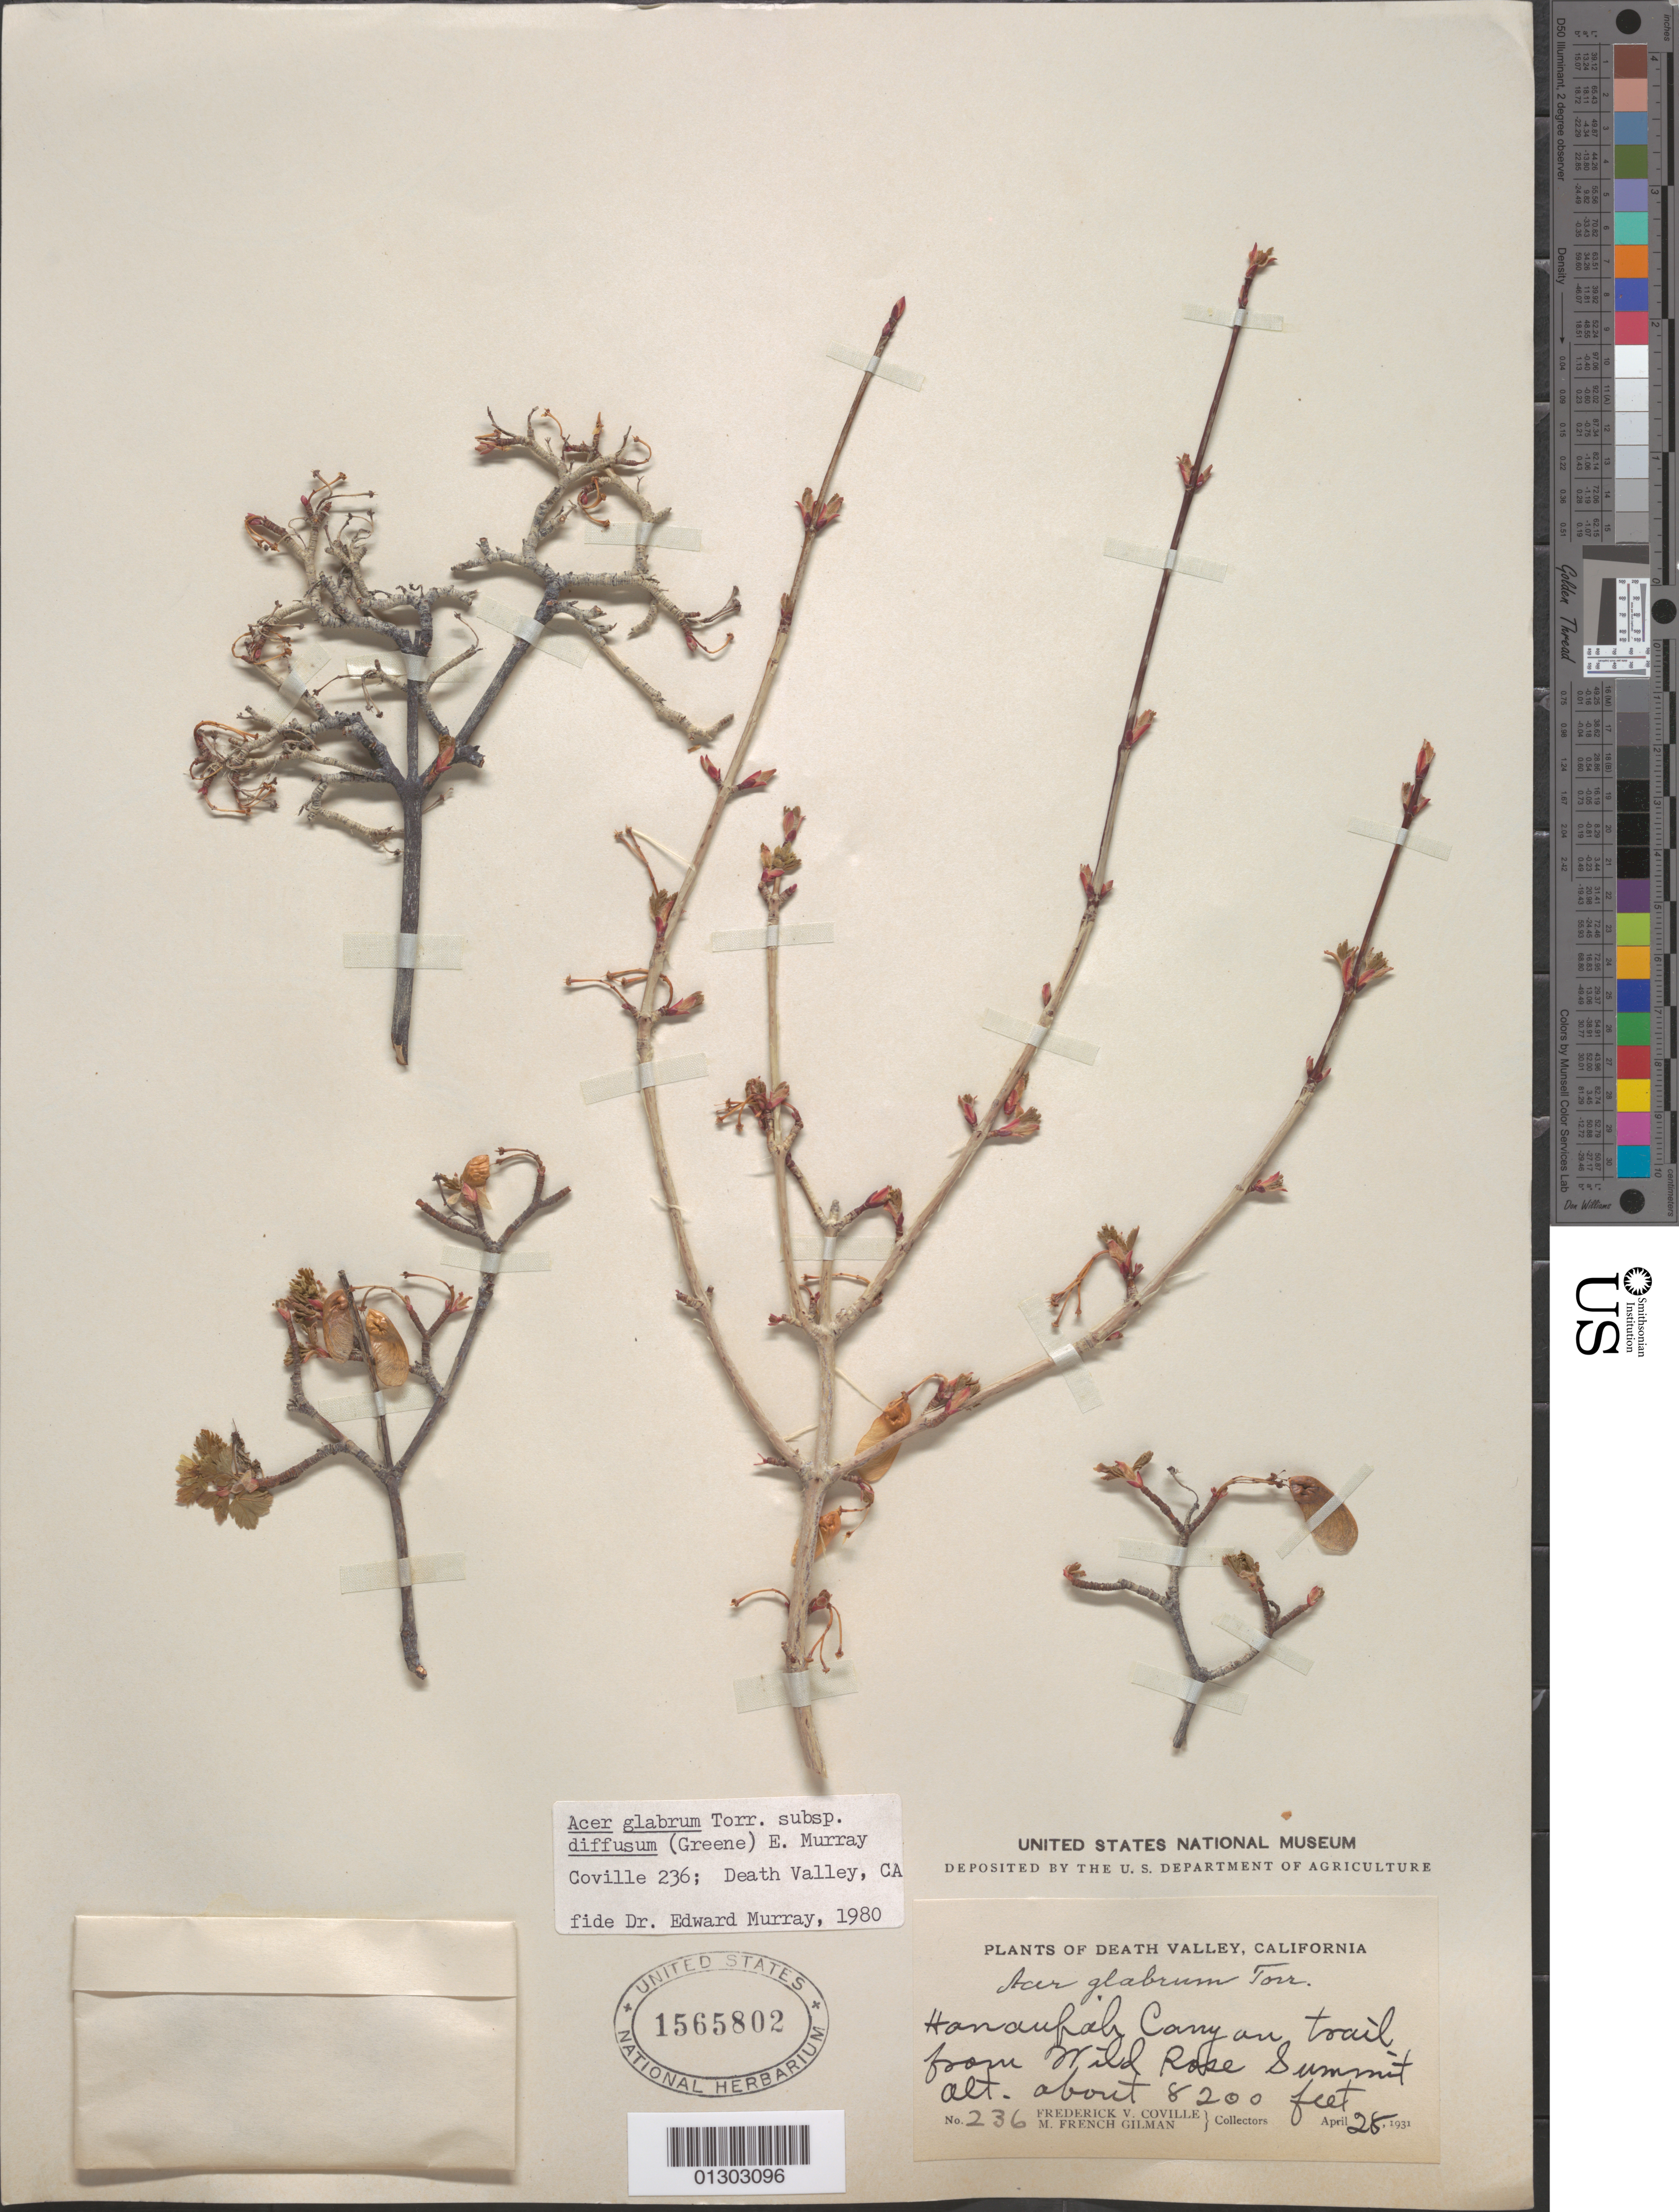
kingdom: Plantae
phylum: Tracheophyta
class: Magnoliopsida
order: Sapindales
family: Sapindaceae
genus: Acer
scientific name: Acer glabrum subsp. diffusum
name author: (Greene) A.E. Murray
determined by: Murray, Edward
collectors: F. V. Coville & M. F. Gilman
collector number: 236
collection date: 1931-04-28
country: United States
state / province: California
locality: Death Valley, Hananfah[?] Canyon trail from Wild Rose Summit.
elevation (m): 2499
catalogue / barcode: US 1565802